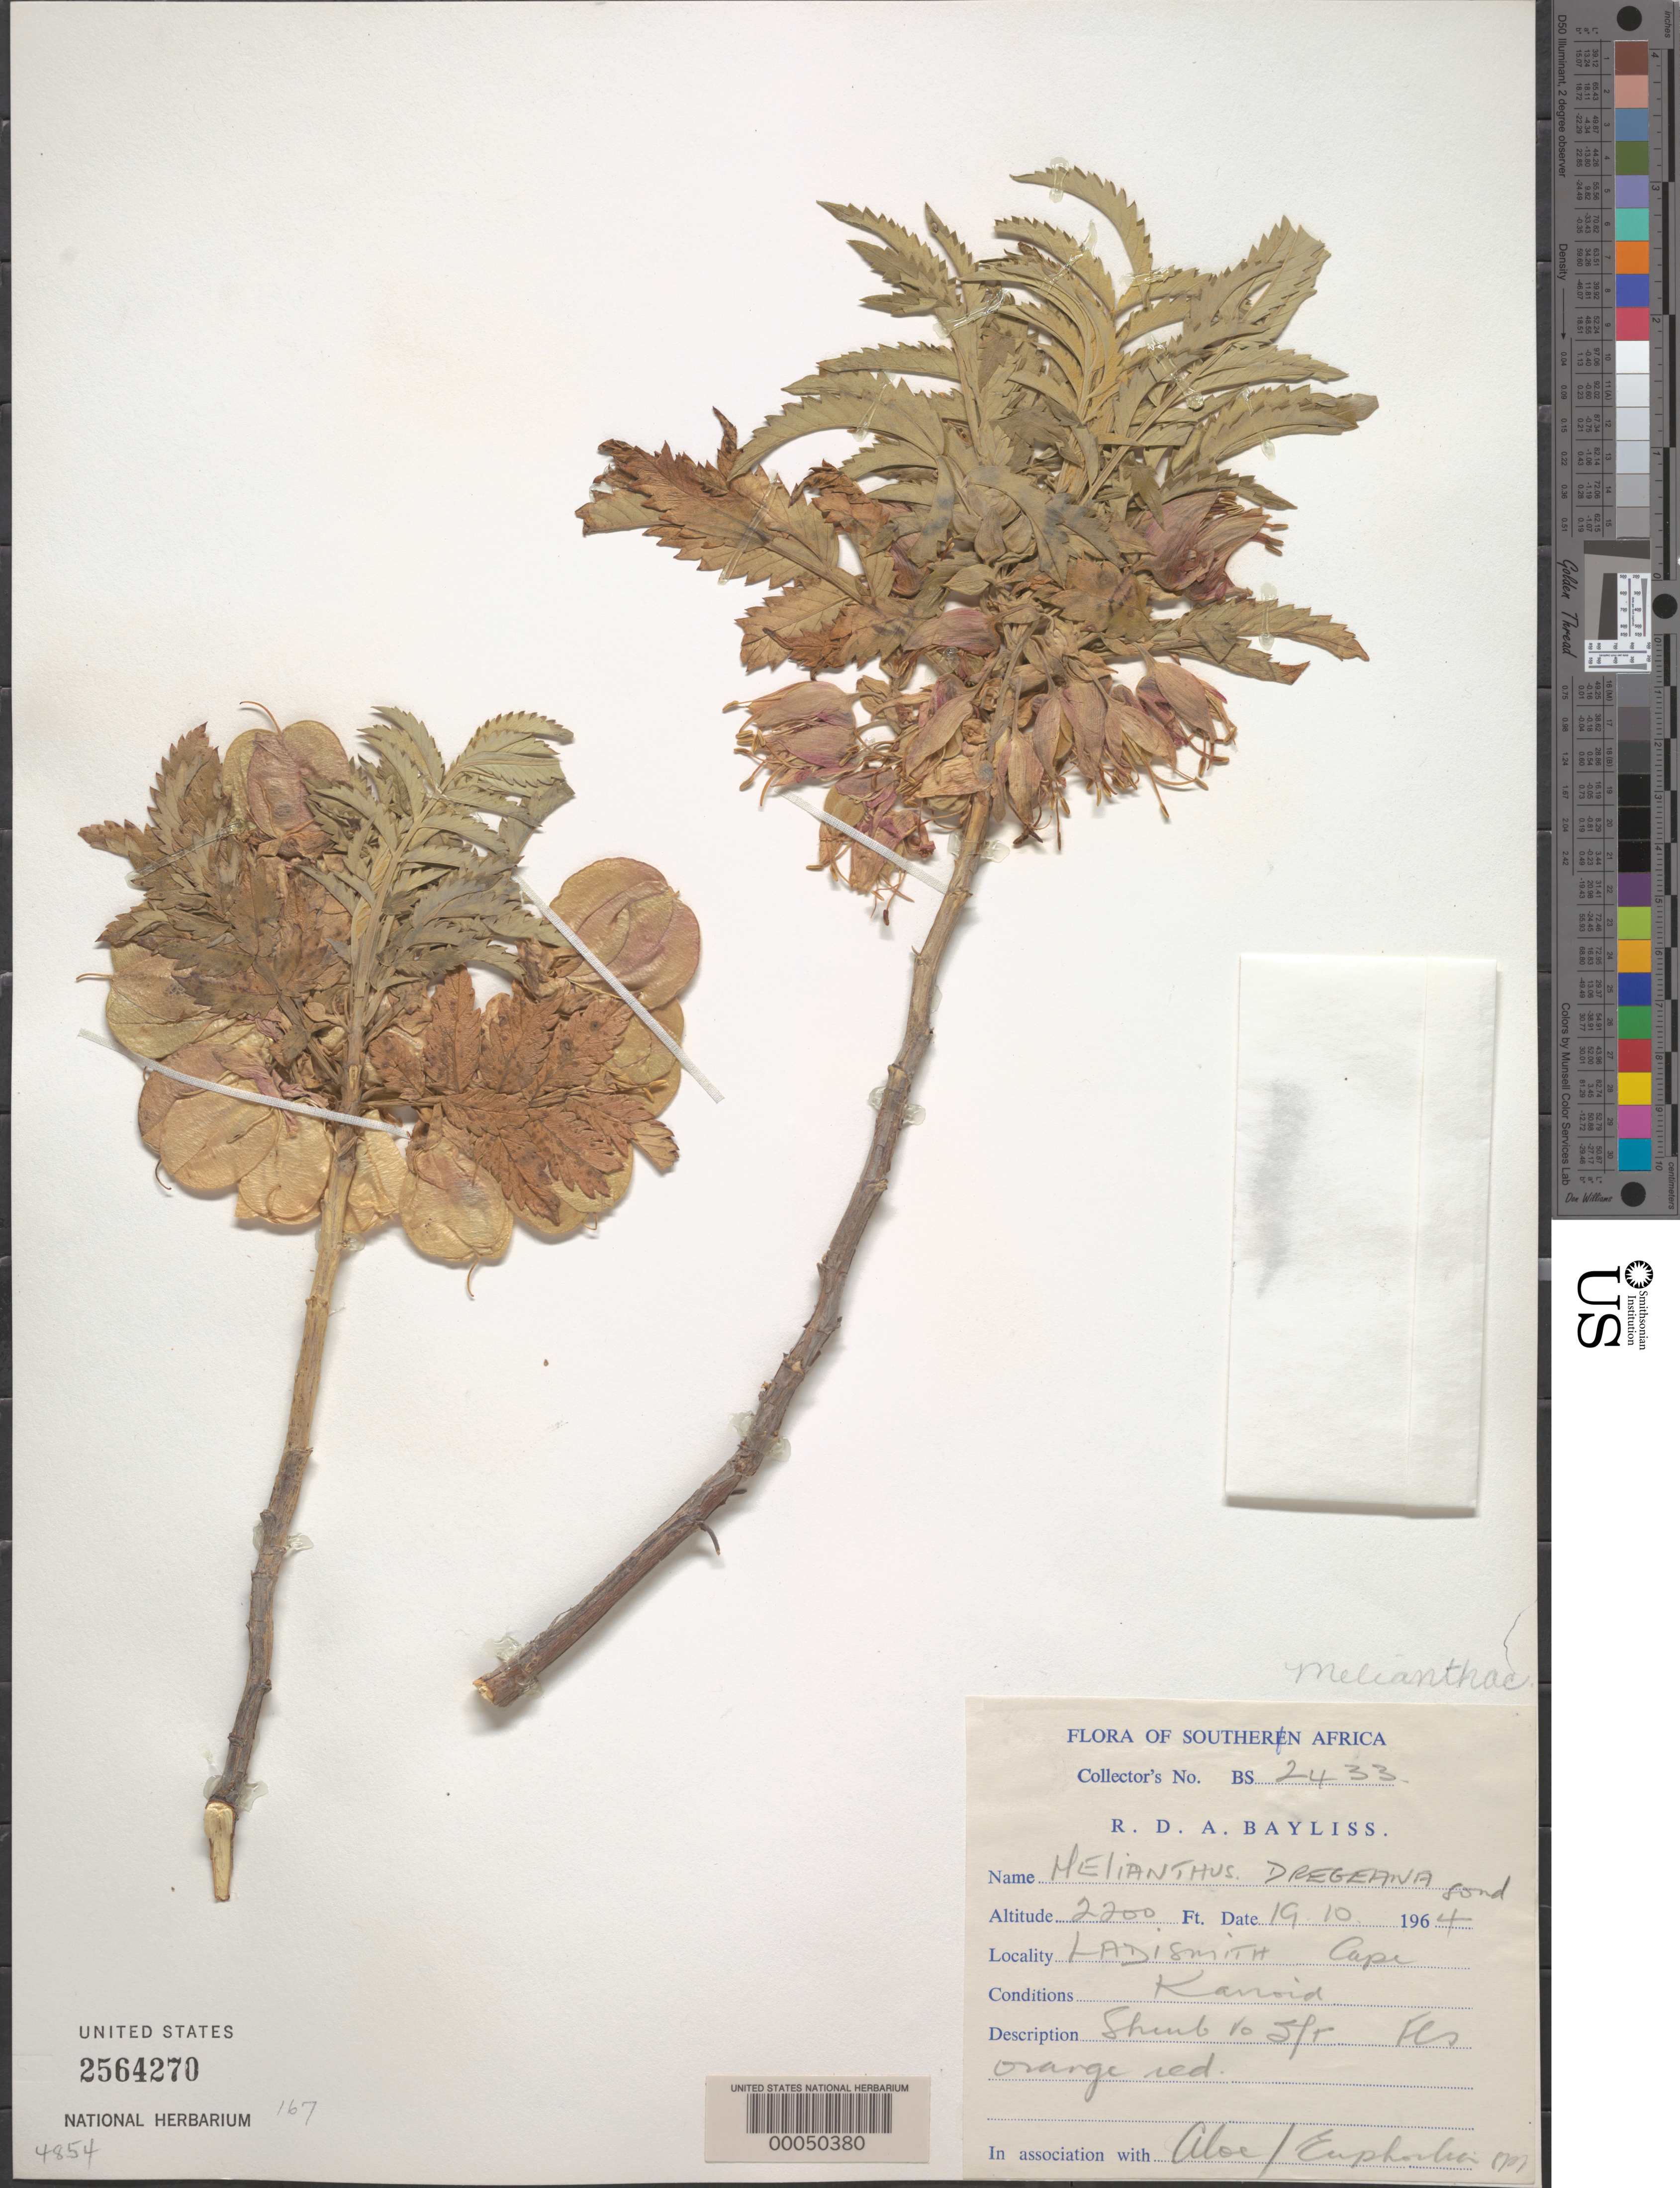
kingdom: Plantae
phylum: Tracheophyta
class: Magnoliopsida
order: Geraniales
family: Melianthaceae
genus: Melianthus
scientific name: Melianthus dreageana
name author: Sond.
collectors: R. D. Bayliss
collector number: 2433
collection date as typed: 19 Oct 1964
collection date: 1964-10-19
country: South Africa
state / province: Western Cape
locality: Ladismith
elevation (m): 671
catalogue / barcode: US 2564270